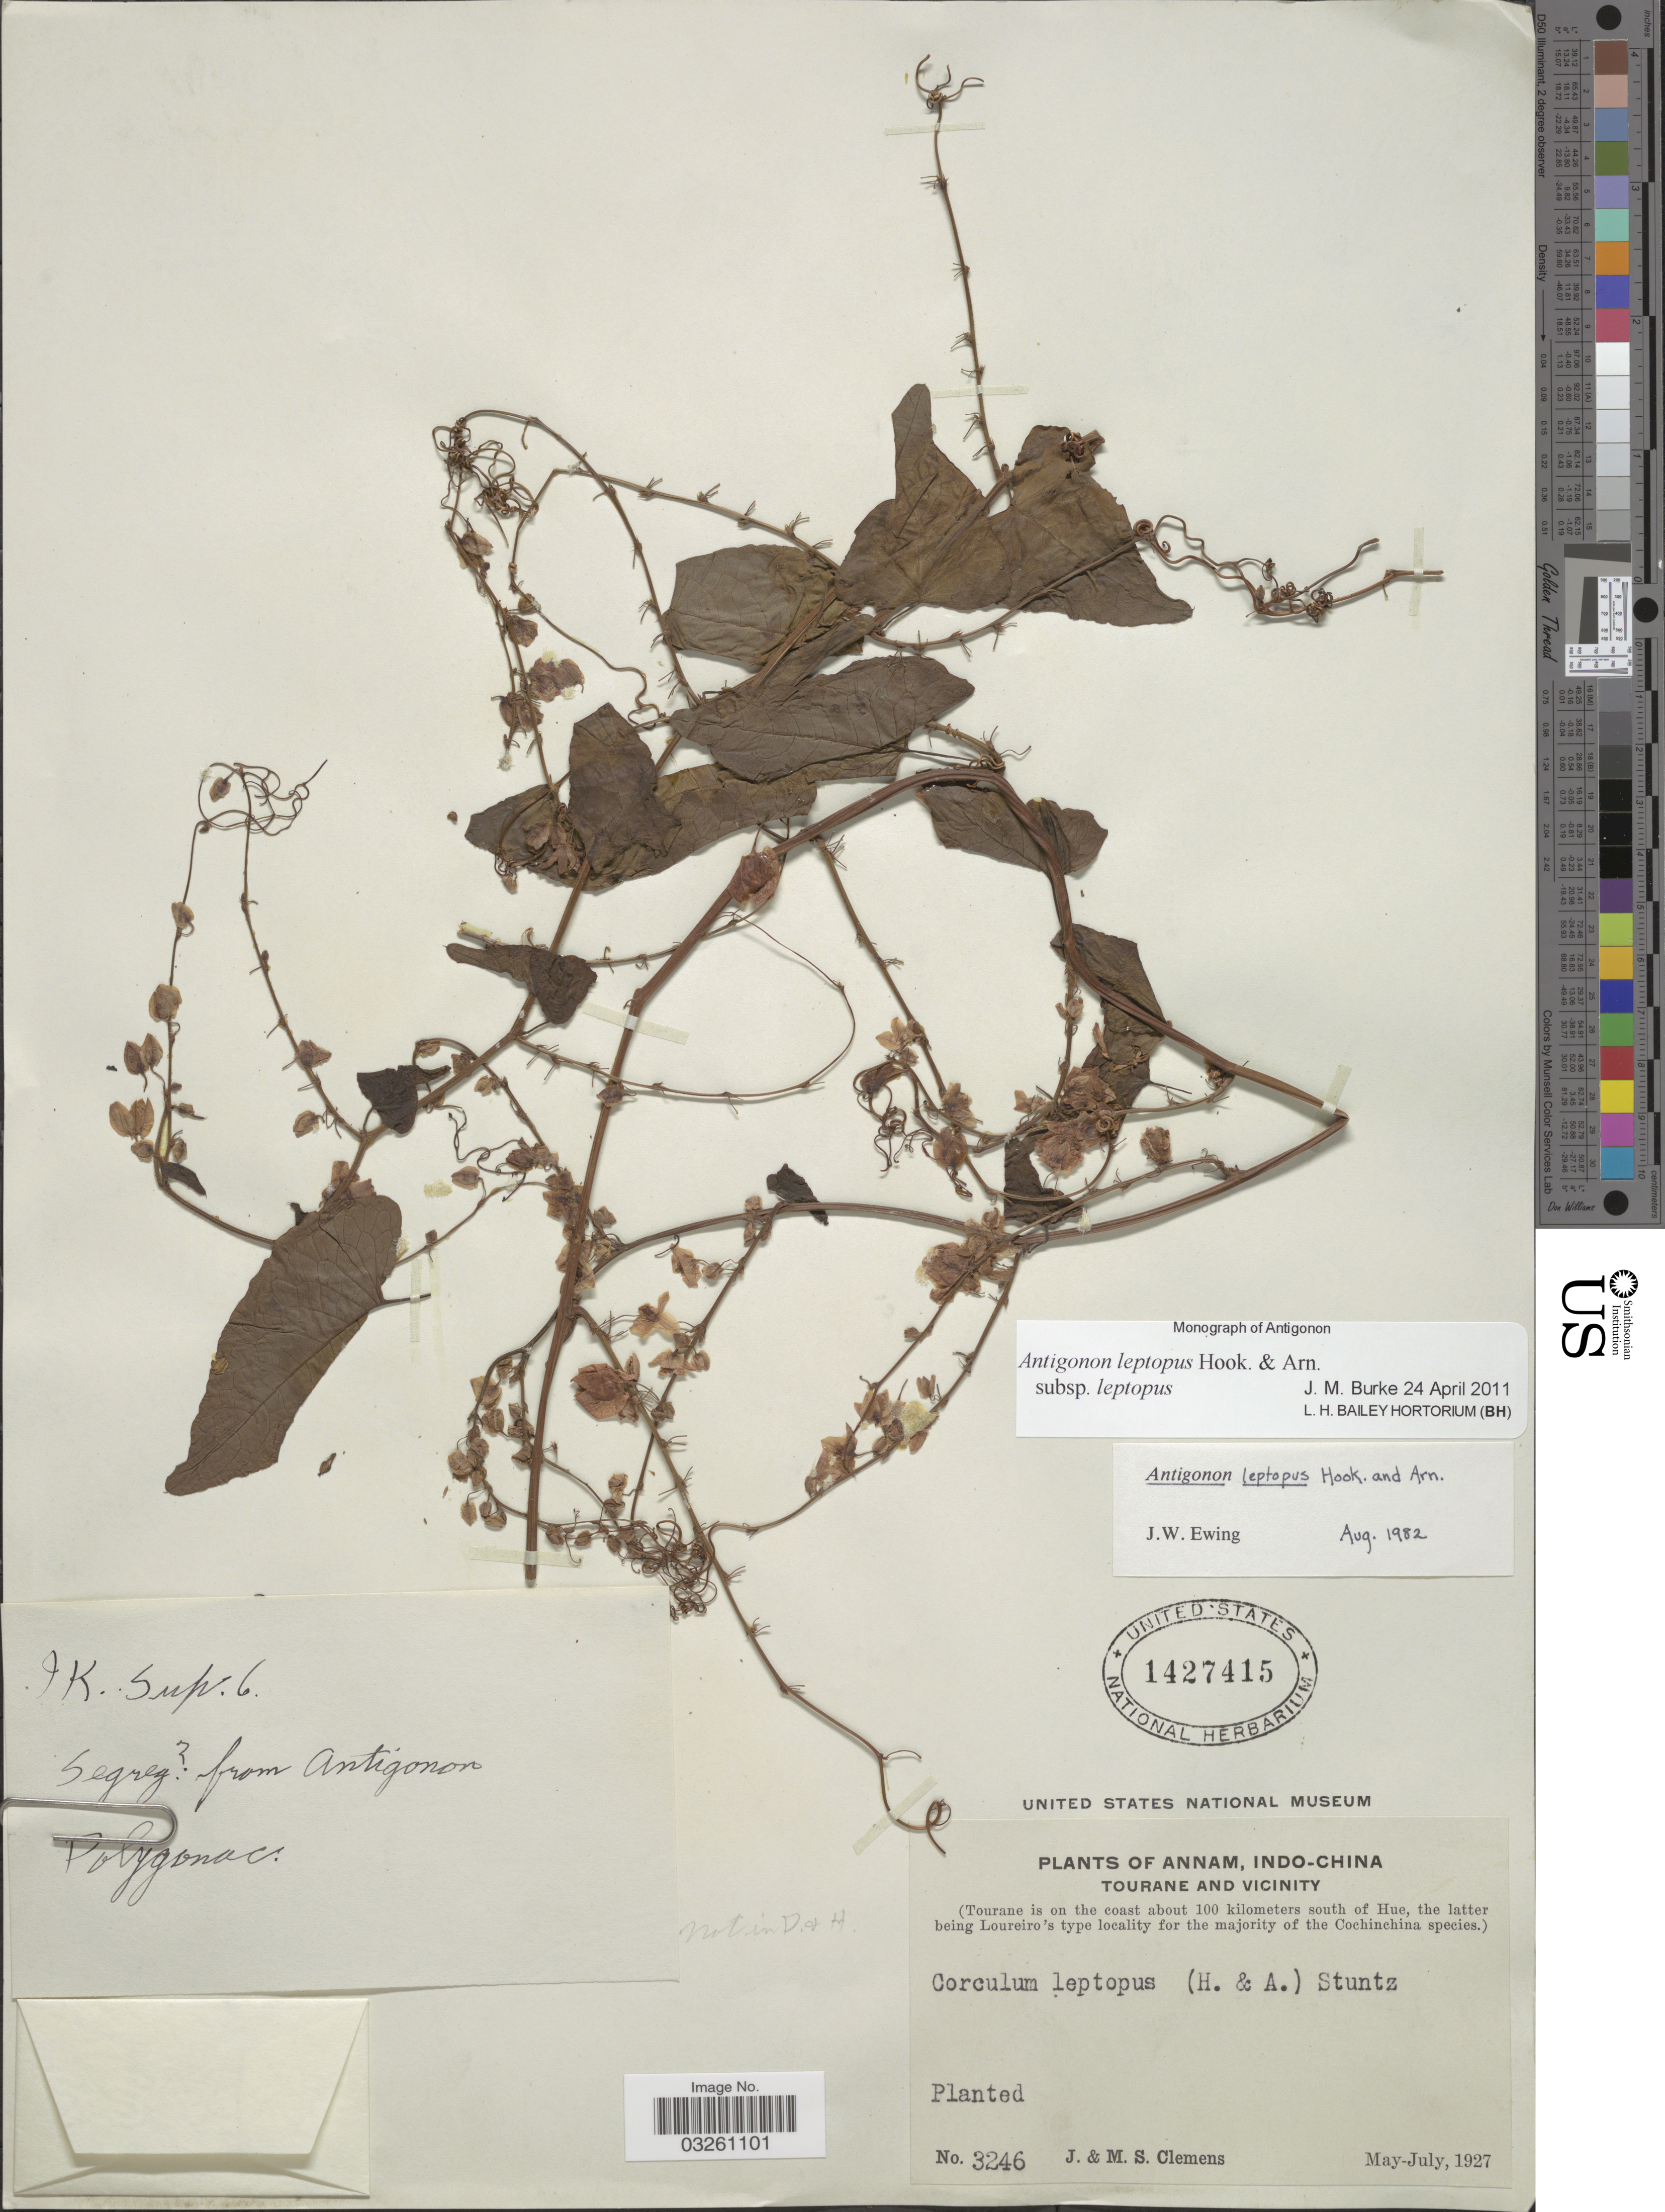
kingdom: Plantae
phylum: Tracheophyta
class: Magnoliopsida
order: Caryophyllales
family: Polygonaceae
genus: Antigonon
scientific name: Antigonon leptopus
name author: Hook. & Arn.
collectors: J. Clemens & M. S. Clemens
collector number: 3246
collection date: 1927-05/1927-07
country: Vietnam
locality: Annam, Indo-China. Tourane and vicinity. Tourane is on the coast about 100 kilometers south of Hue.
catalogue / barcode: US 1427415